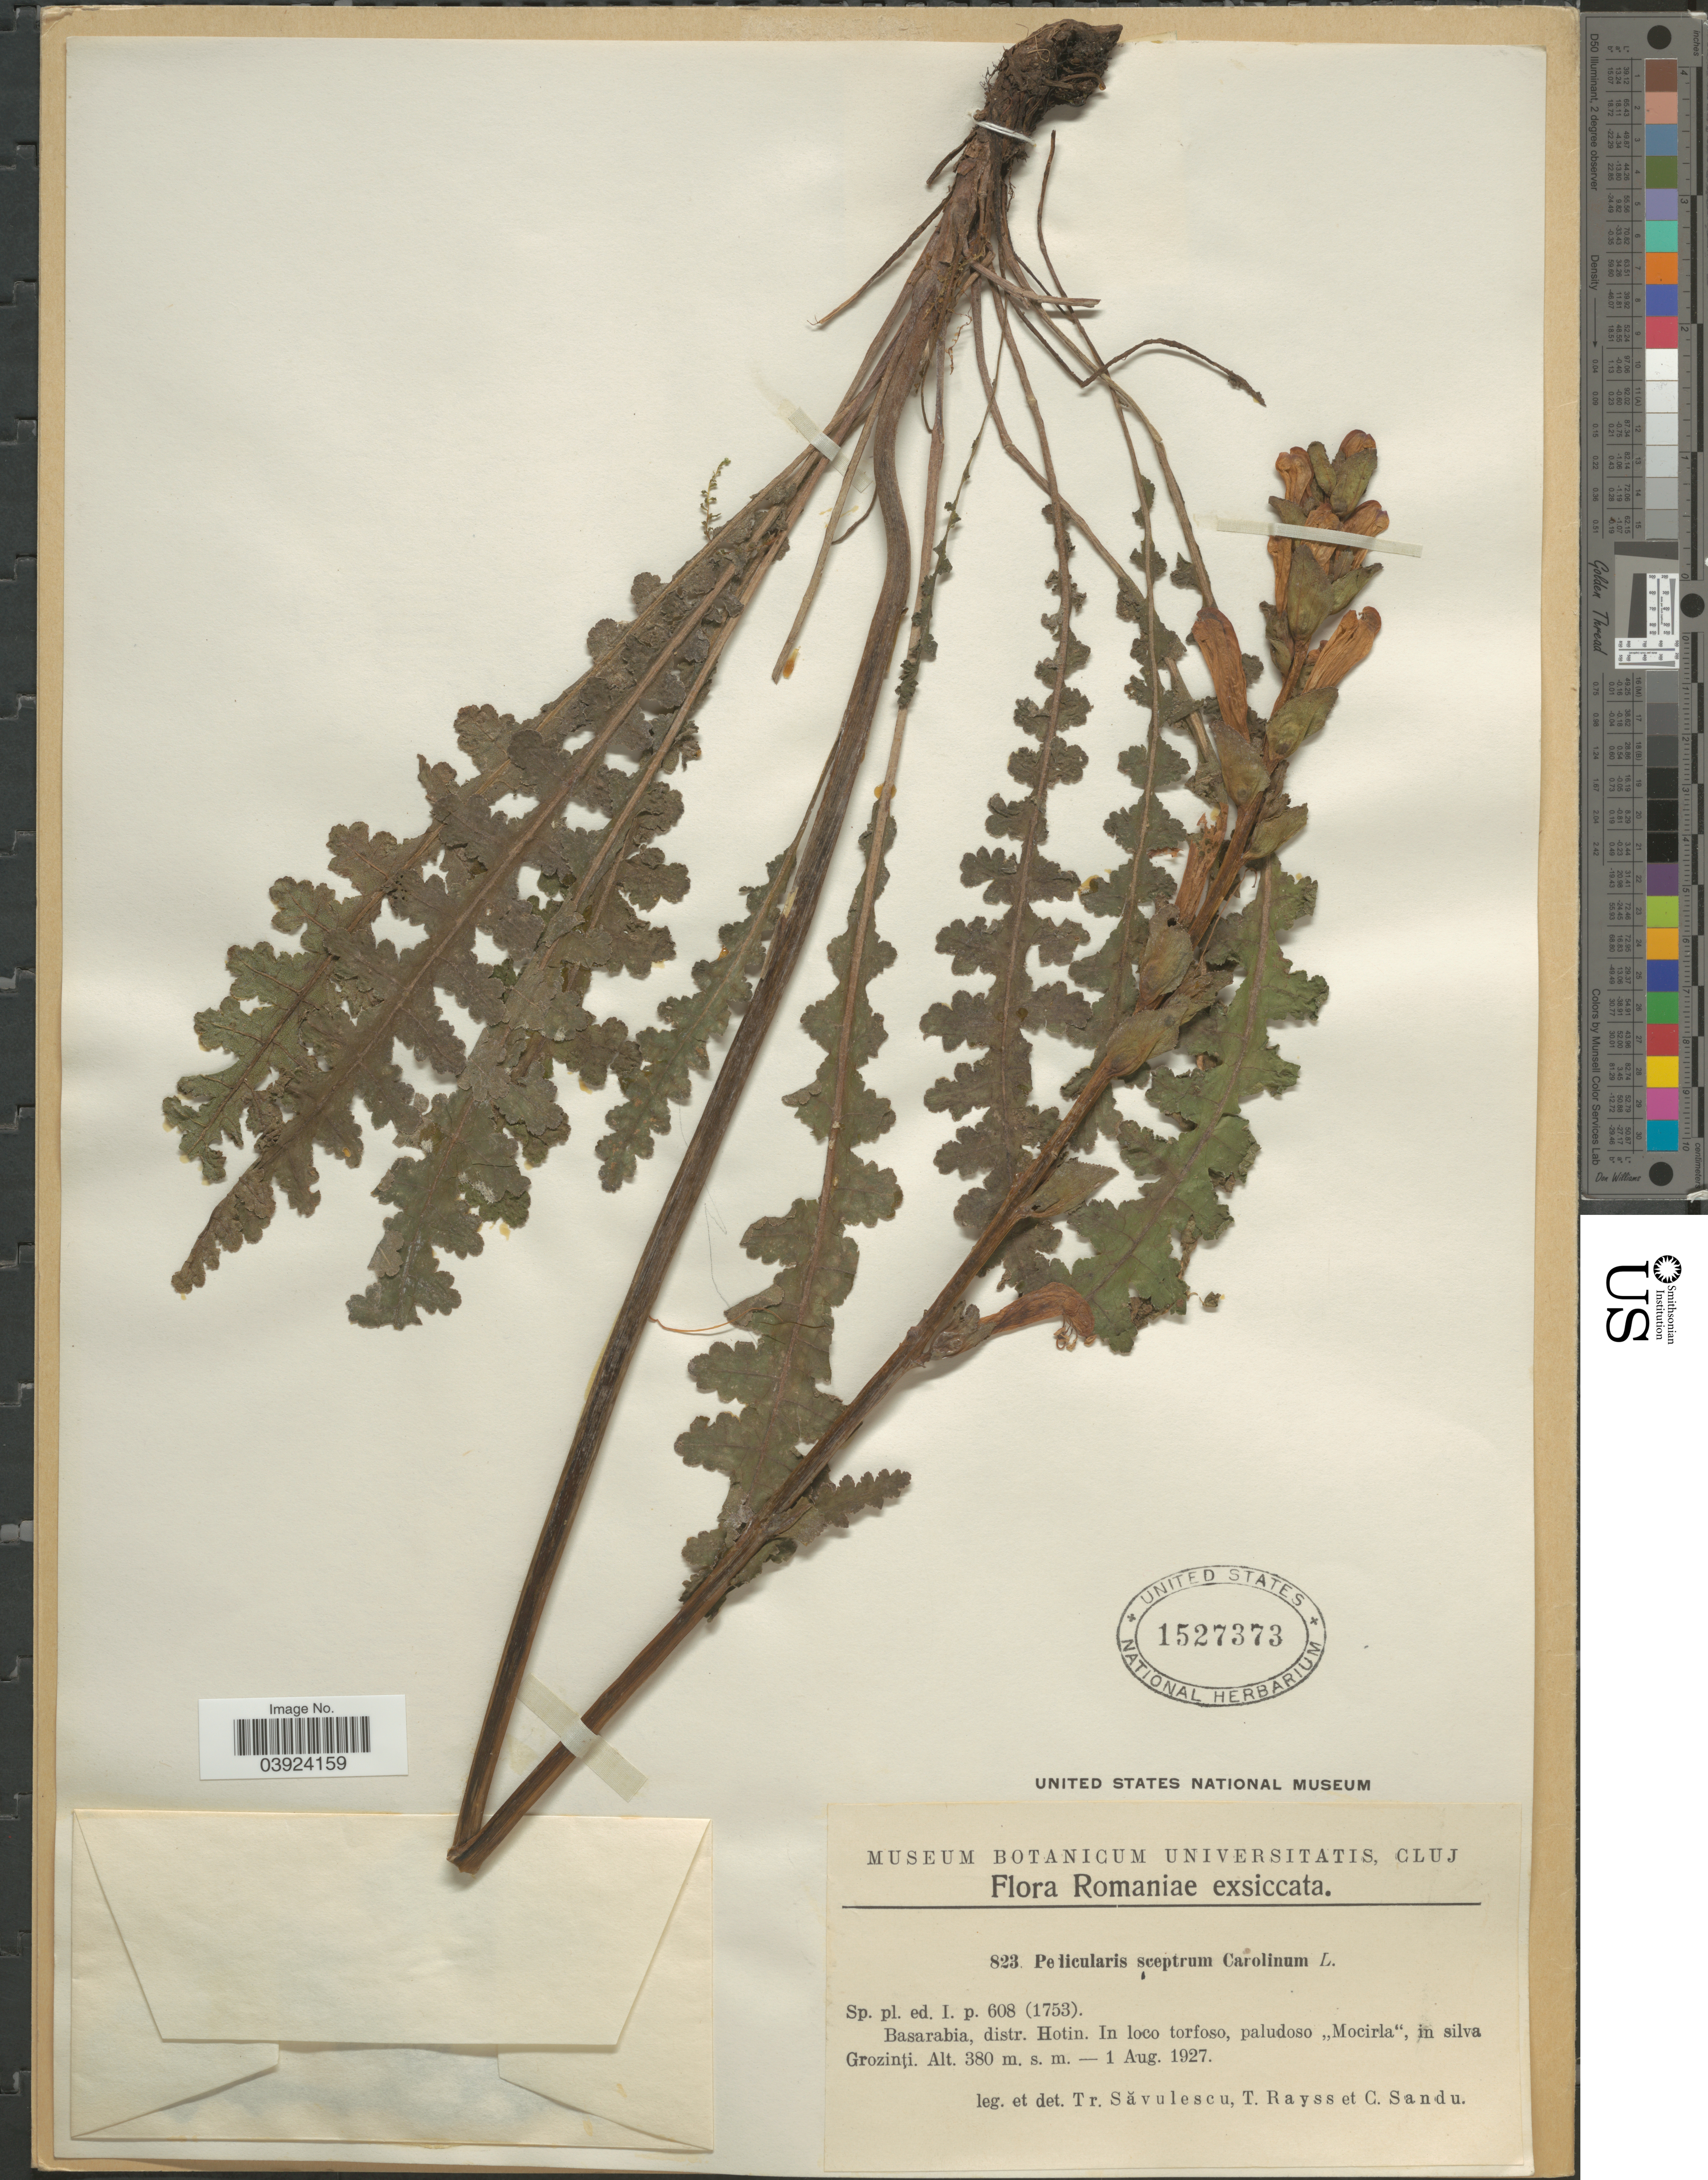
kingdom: Plantae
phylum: Tracheophyta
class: Magnoliopsida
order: Lamiales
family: Orobanchaceae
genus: Pedicularis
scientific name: Pedicularis sceptrum-carolinum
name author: L.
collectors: T. Savulescu, T. Rayss & C. Sandu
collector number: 823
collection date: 1927-08-01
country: Romania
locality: Romaniae. Basarabia, distr. Hotin. In loco torfoso, paludoso "Mocirla", in silva Grozinţi.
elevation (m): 380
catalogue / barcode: US 1527373